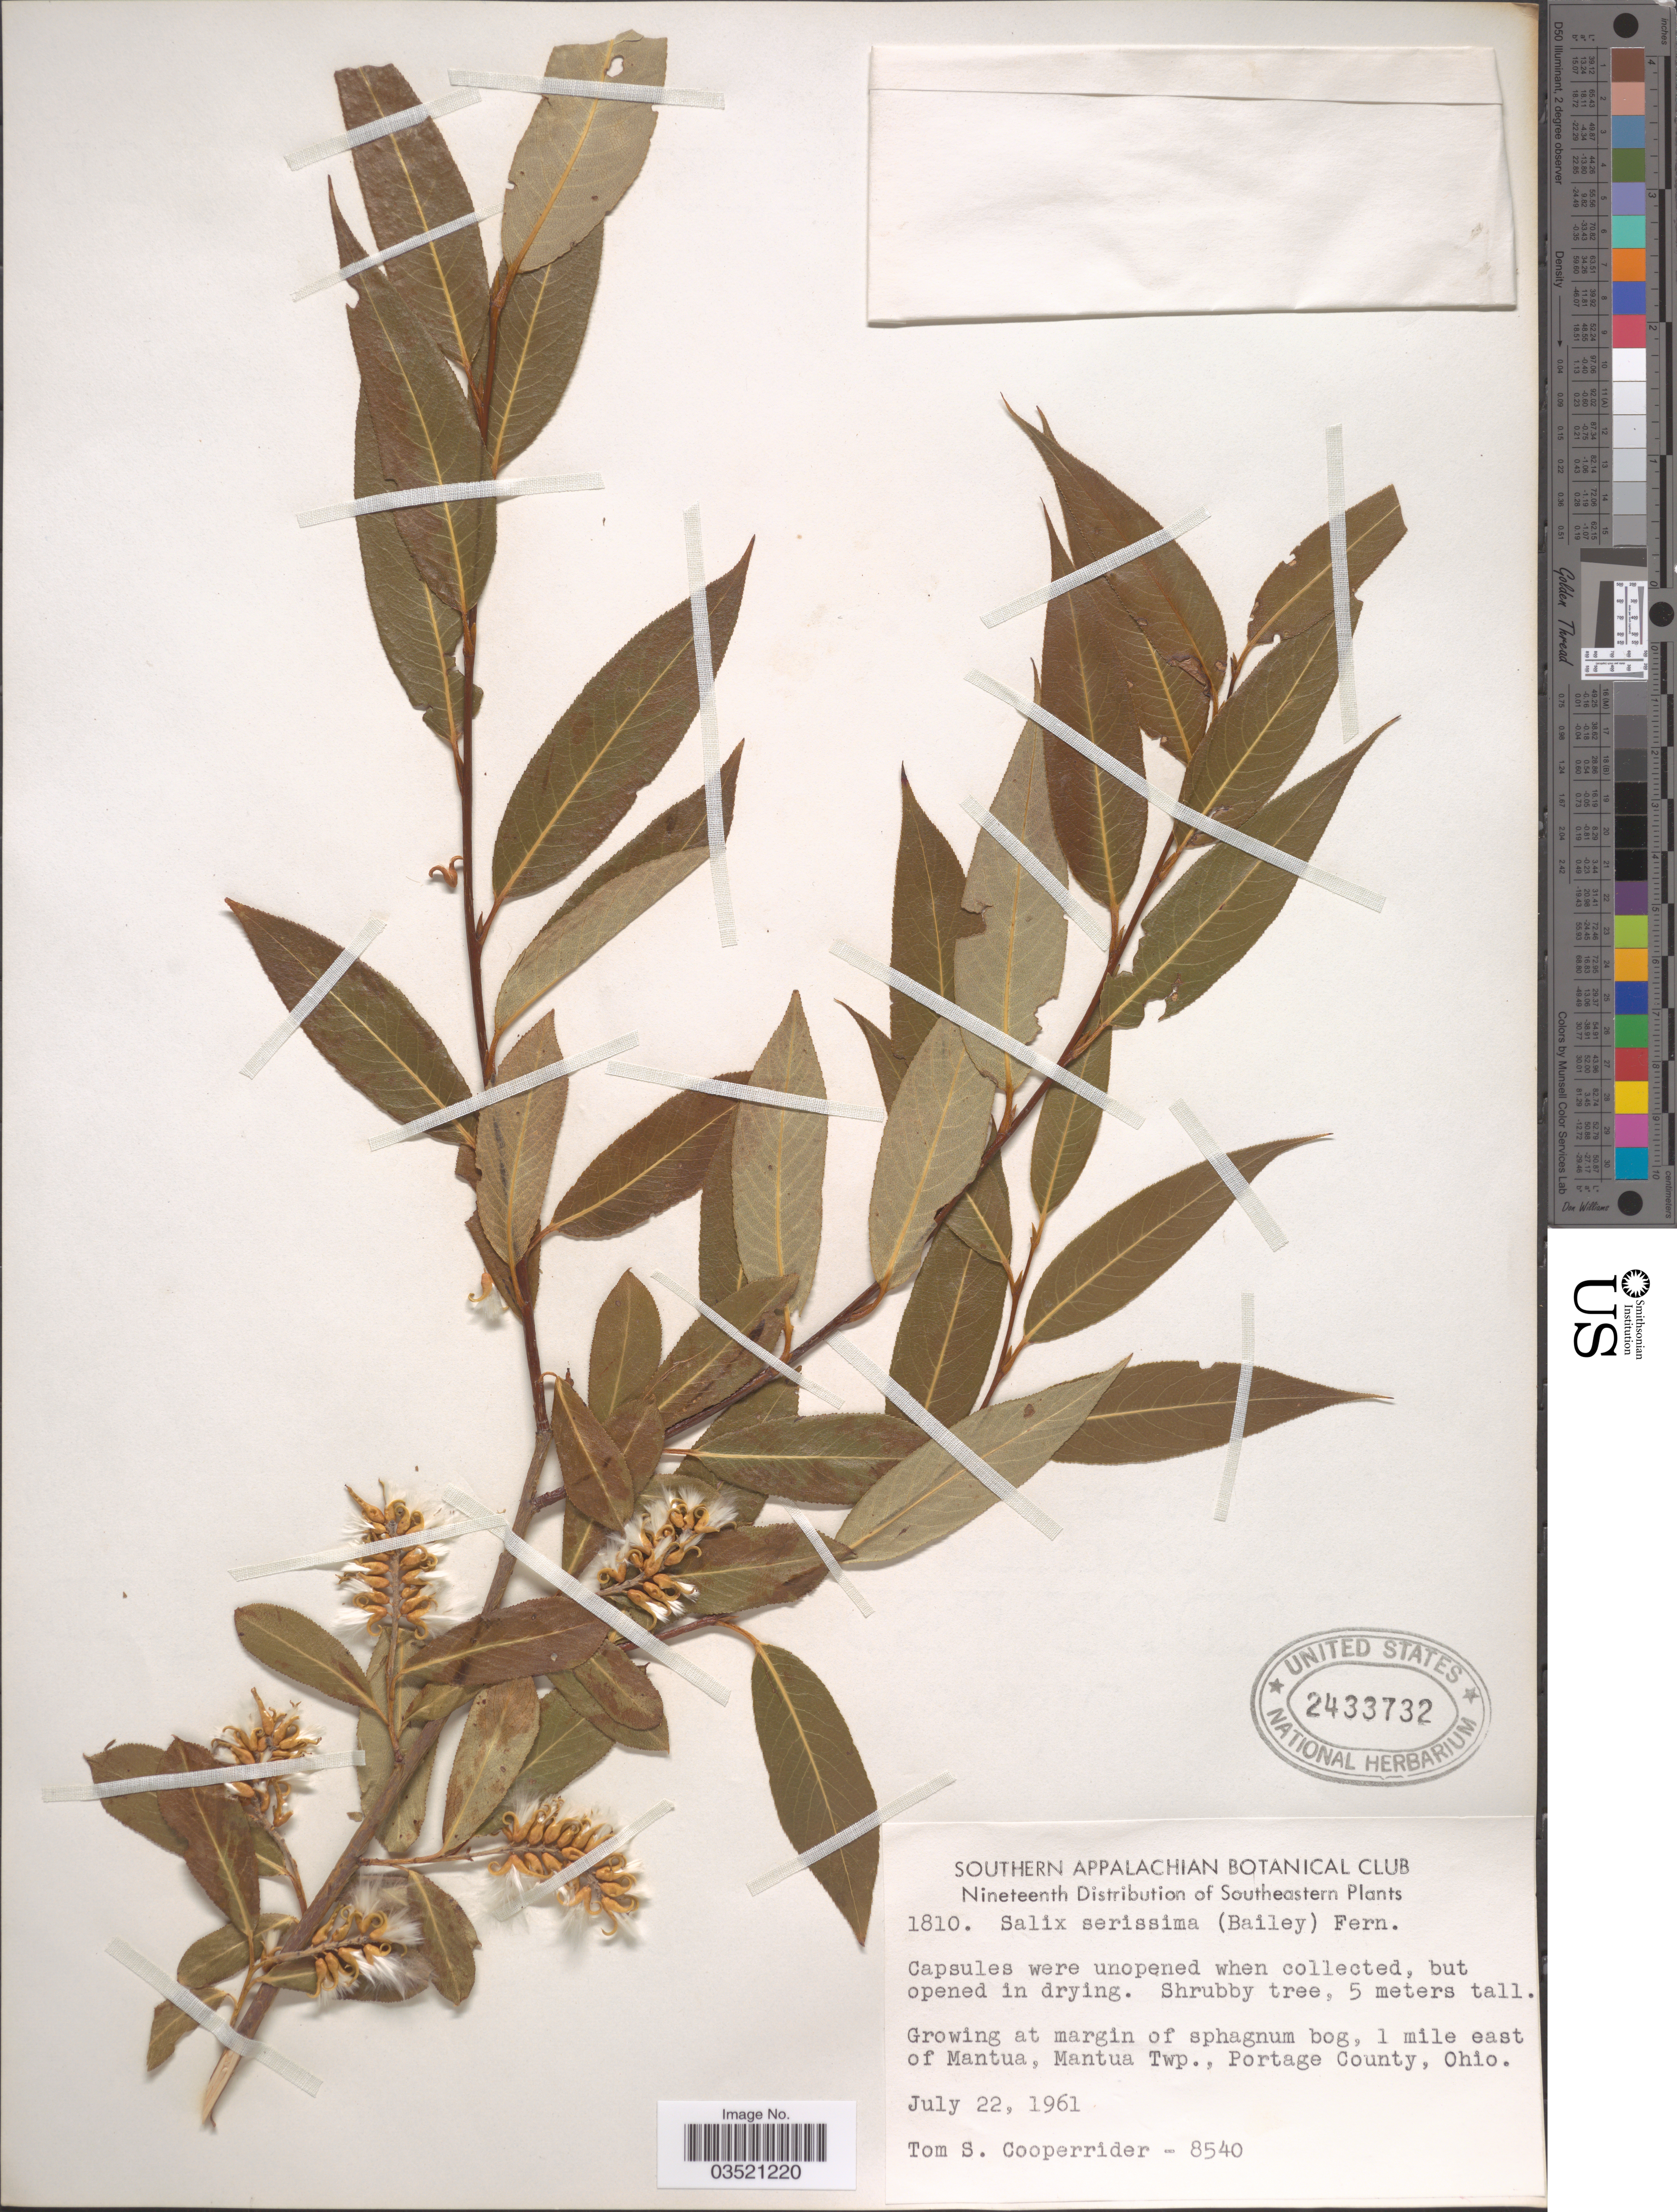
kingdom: Plantae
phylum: Tracheophyta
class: Magnoliopsida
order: Malpighiales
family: Salicaceae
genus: Salix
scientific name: Salix serissima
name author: (L.H. Bailey) Fernald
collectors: T. S. Cooperrider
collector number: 8540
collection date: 1961-07-22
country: United States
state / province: Ohio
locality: Growing at margin of sphagnum bog, 1 mile east of Mantua, Mantua Twp., Portage County.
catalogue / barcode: US 2433732